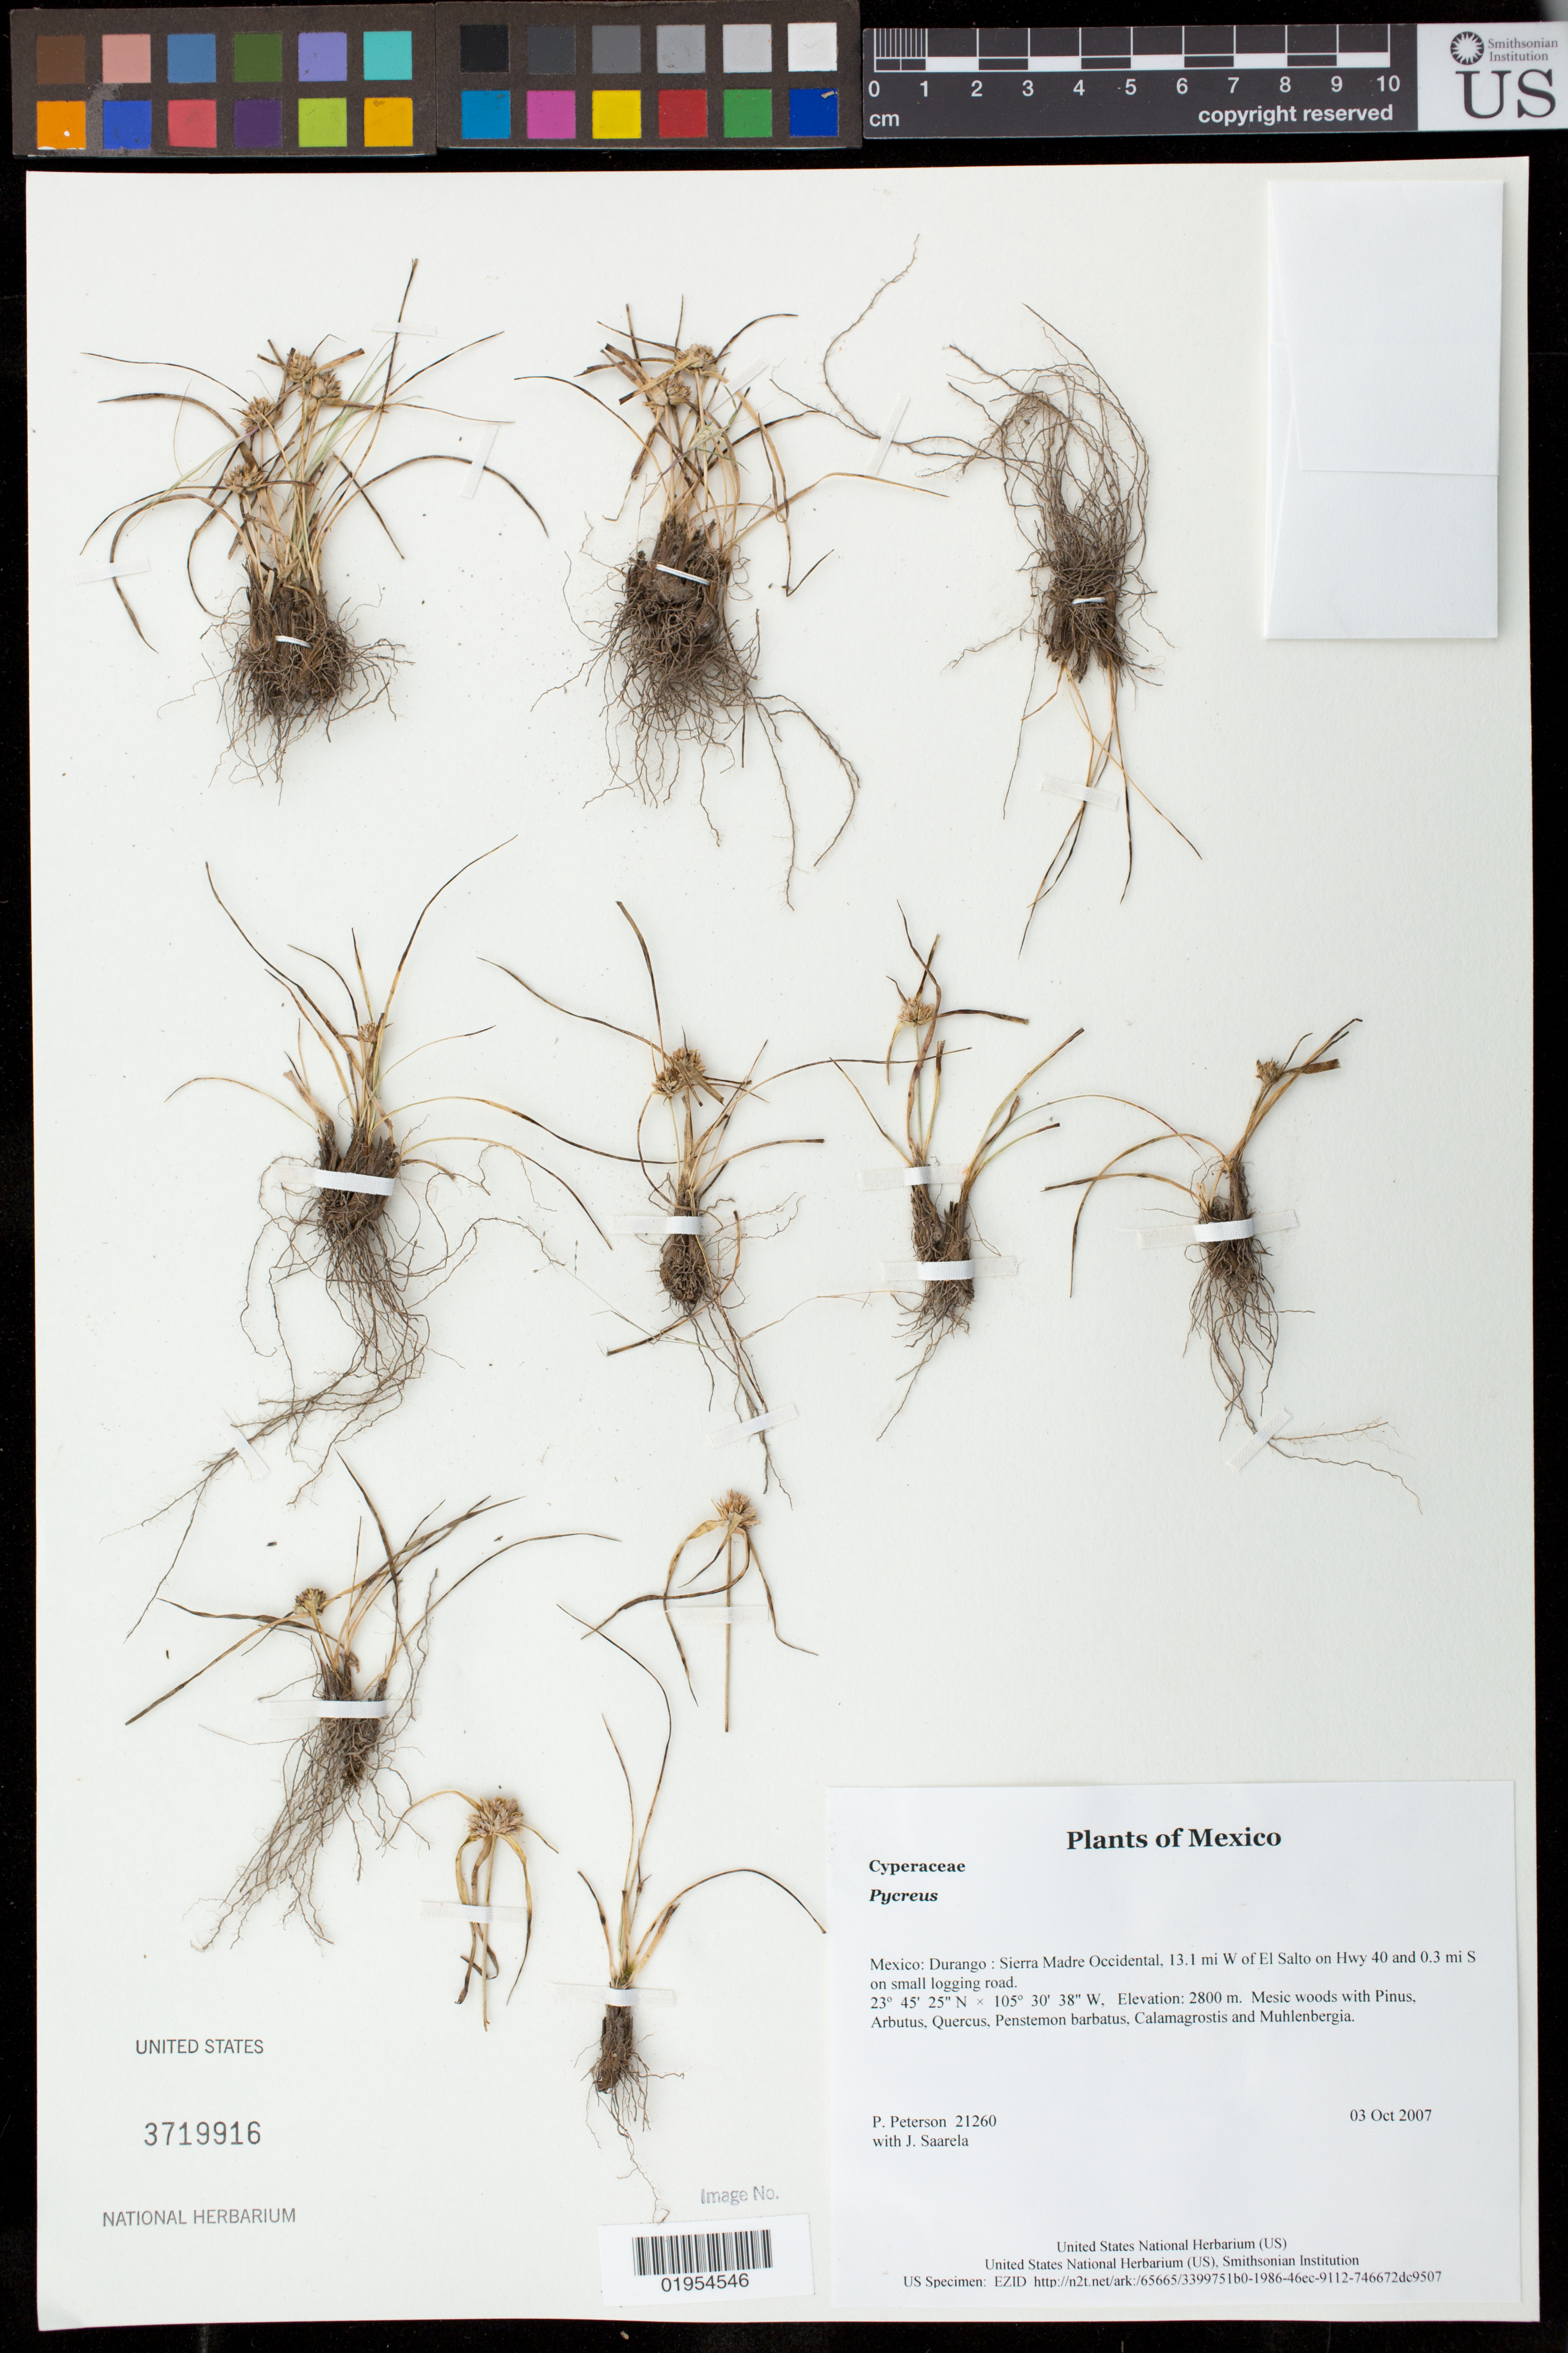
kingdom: Plantae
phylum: Tracheophyta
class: Liliopsida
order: Poales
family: Cyperaceae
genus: Cyperus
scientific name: Cyperus seslerioides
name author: Kunth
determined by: Strong, Mark T., (BOT), Smithsonian Institution - National Museum of Natural History (UNITED STATES)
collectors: P. M. Peterson & J. Saarela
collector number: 21260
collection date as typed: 03 Oct 2007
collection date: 2007-10-03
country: Mexico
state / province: Durango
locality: Sierra Madre Occidental, 13.1 mi W of El Salto on Hwy 40 and 0.3 mi S on small logging road.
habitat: Mesic woods with Pinus, Arbutus, Quercus, Penstemon barbatus, Calamagrostis and Muhlenbergia.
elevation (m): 2800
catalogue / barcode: US 3719916